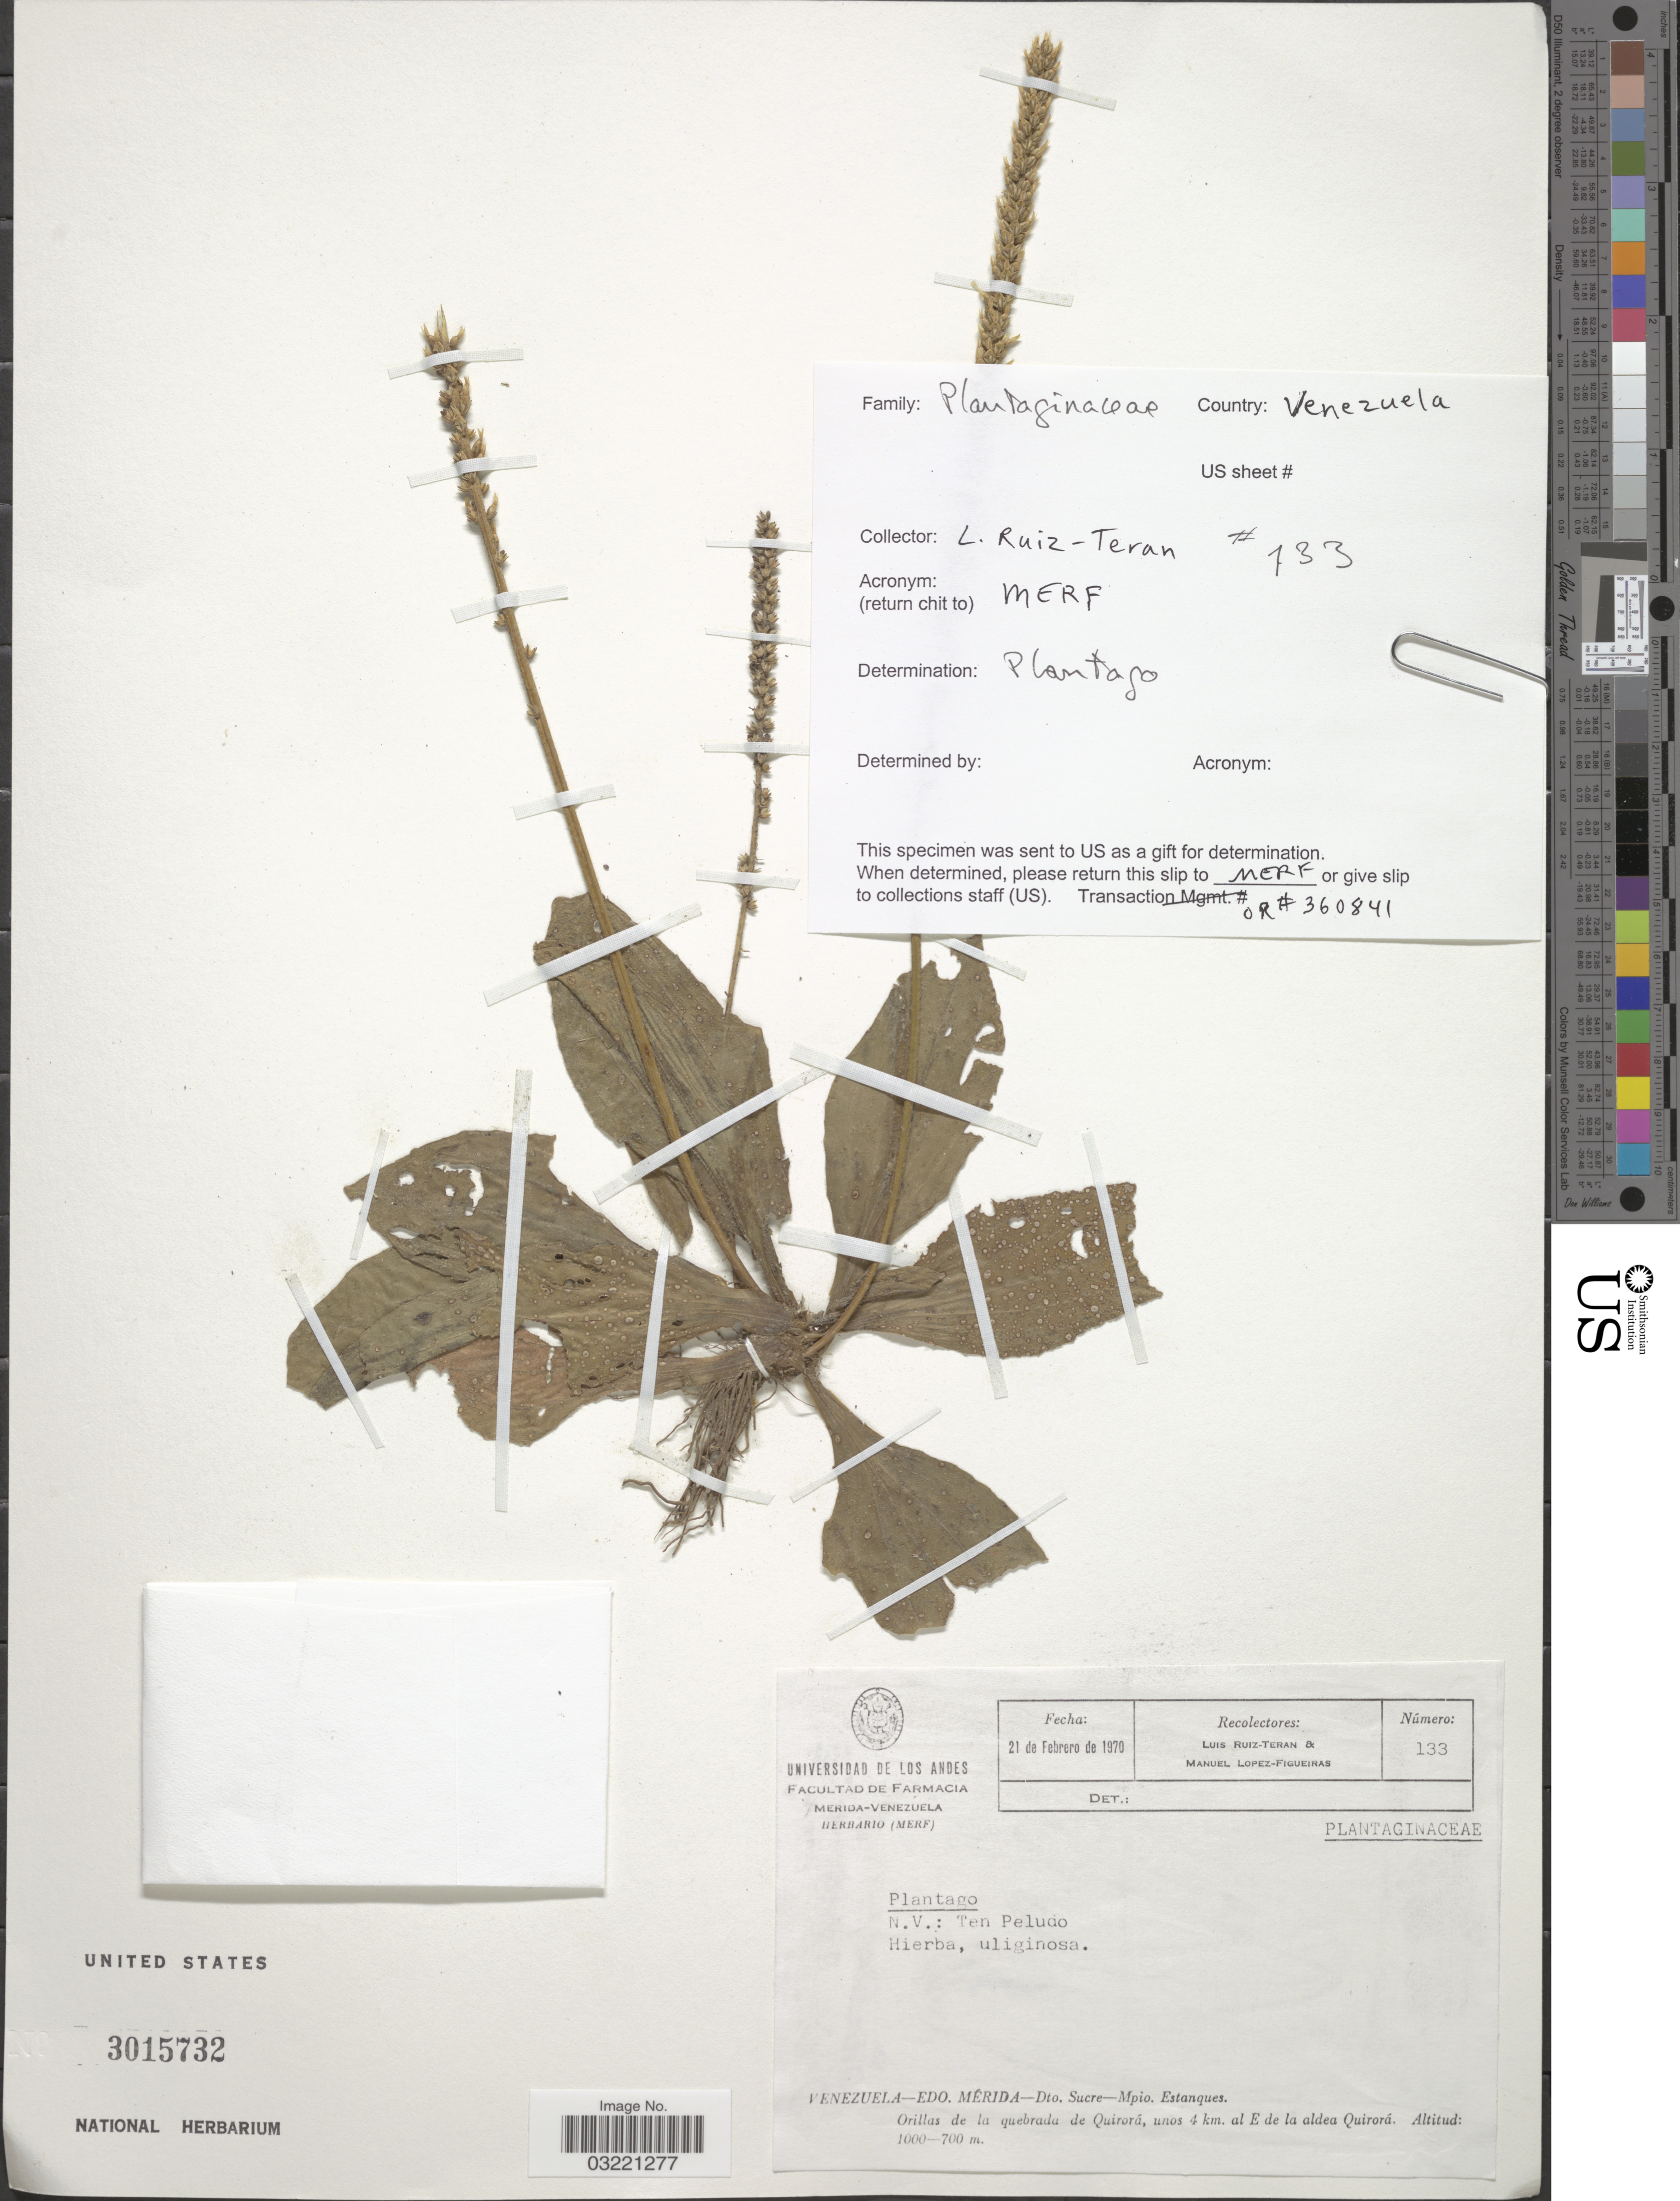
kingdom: Plantae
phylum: Tracheophyta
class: Magnoliopsida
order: Lamiales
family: Plantaginaceae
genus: Plantago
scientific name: Plantago sp.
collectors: L. E. Ruíz-Terán & M. López Figueiras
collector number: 133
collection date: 1970-02-21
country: Venezuela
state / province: Mérida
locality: Dto. Sucre - Mpio. Estanques. Orillas de la quebrada de Quirorá, unos 4 km. al E de la aldea Quirorá.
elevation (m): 700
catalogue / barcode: US 3015732